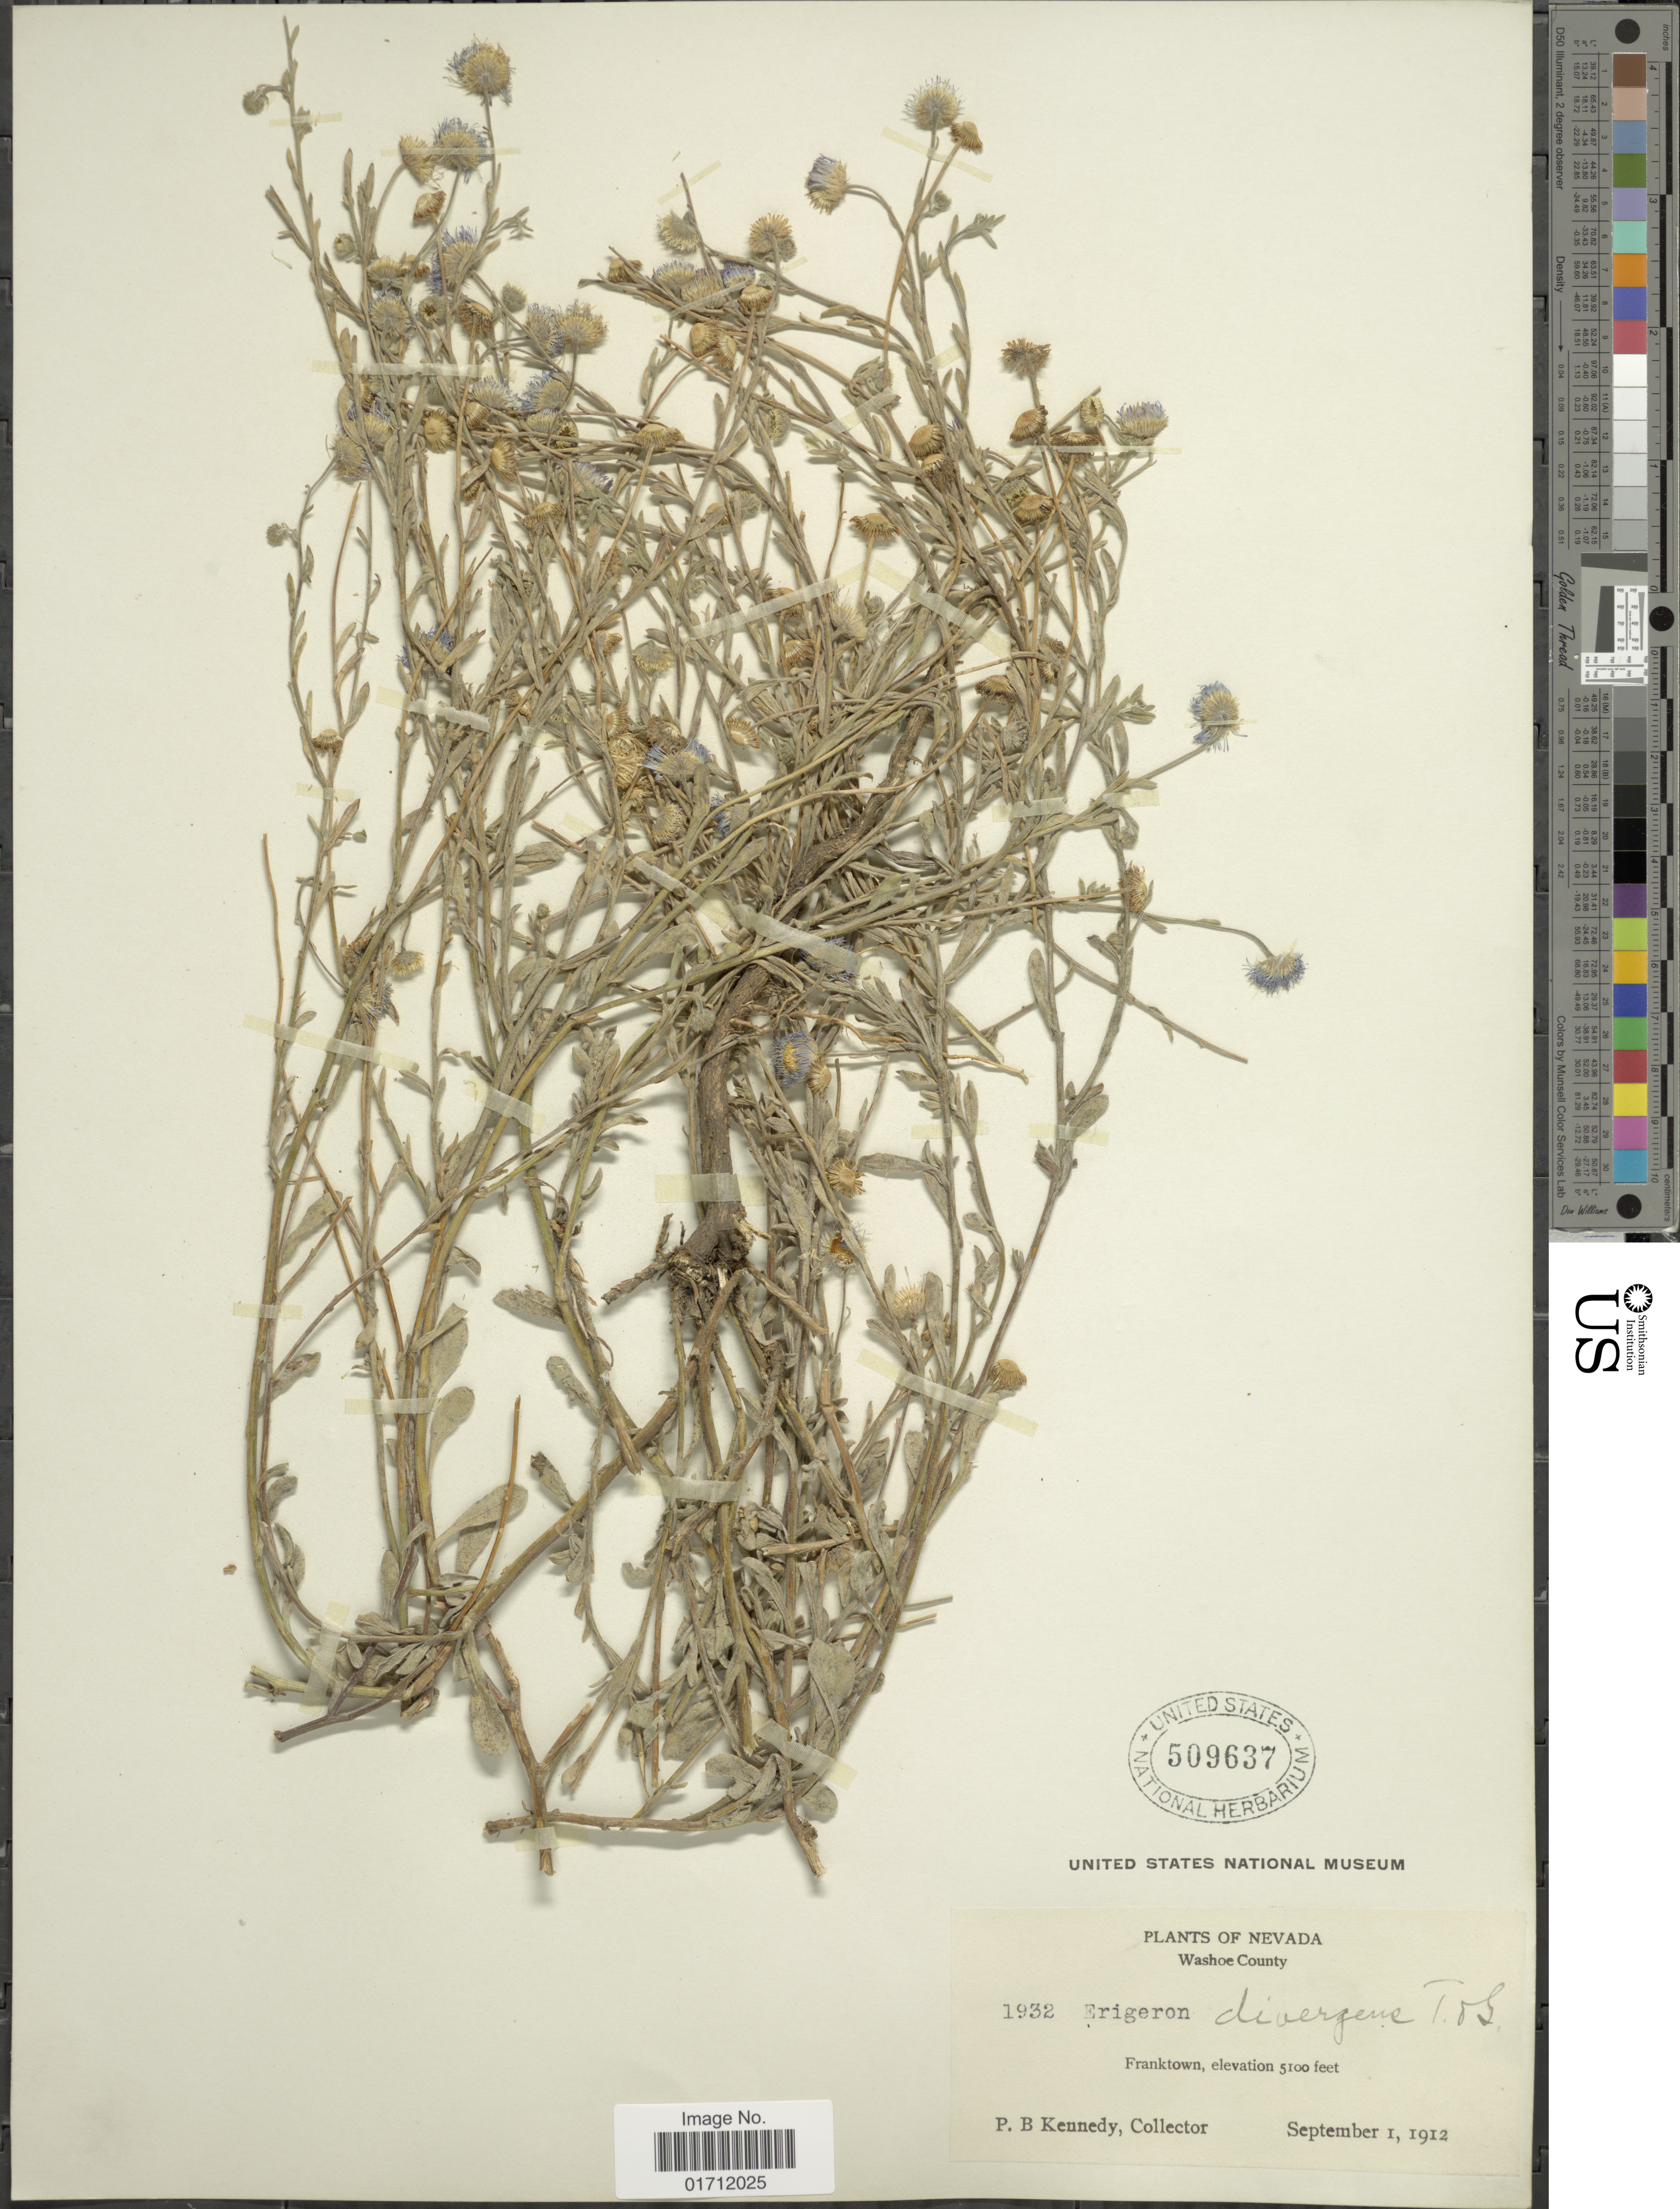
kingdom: Plantae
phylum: Tracheophyta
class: Magnoliopsida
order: Asterales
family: Asteraceae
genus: Erigeron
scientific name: Erigeron divergens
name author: Torr. & A. Gray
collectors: P. B. Kennedy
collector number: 1932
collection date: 1912-09-01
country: United States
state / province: Nevada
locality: Washoe County, Franktown.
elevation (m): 1554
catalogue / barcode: US 509637